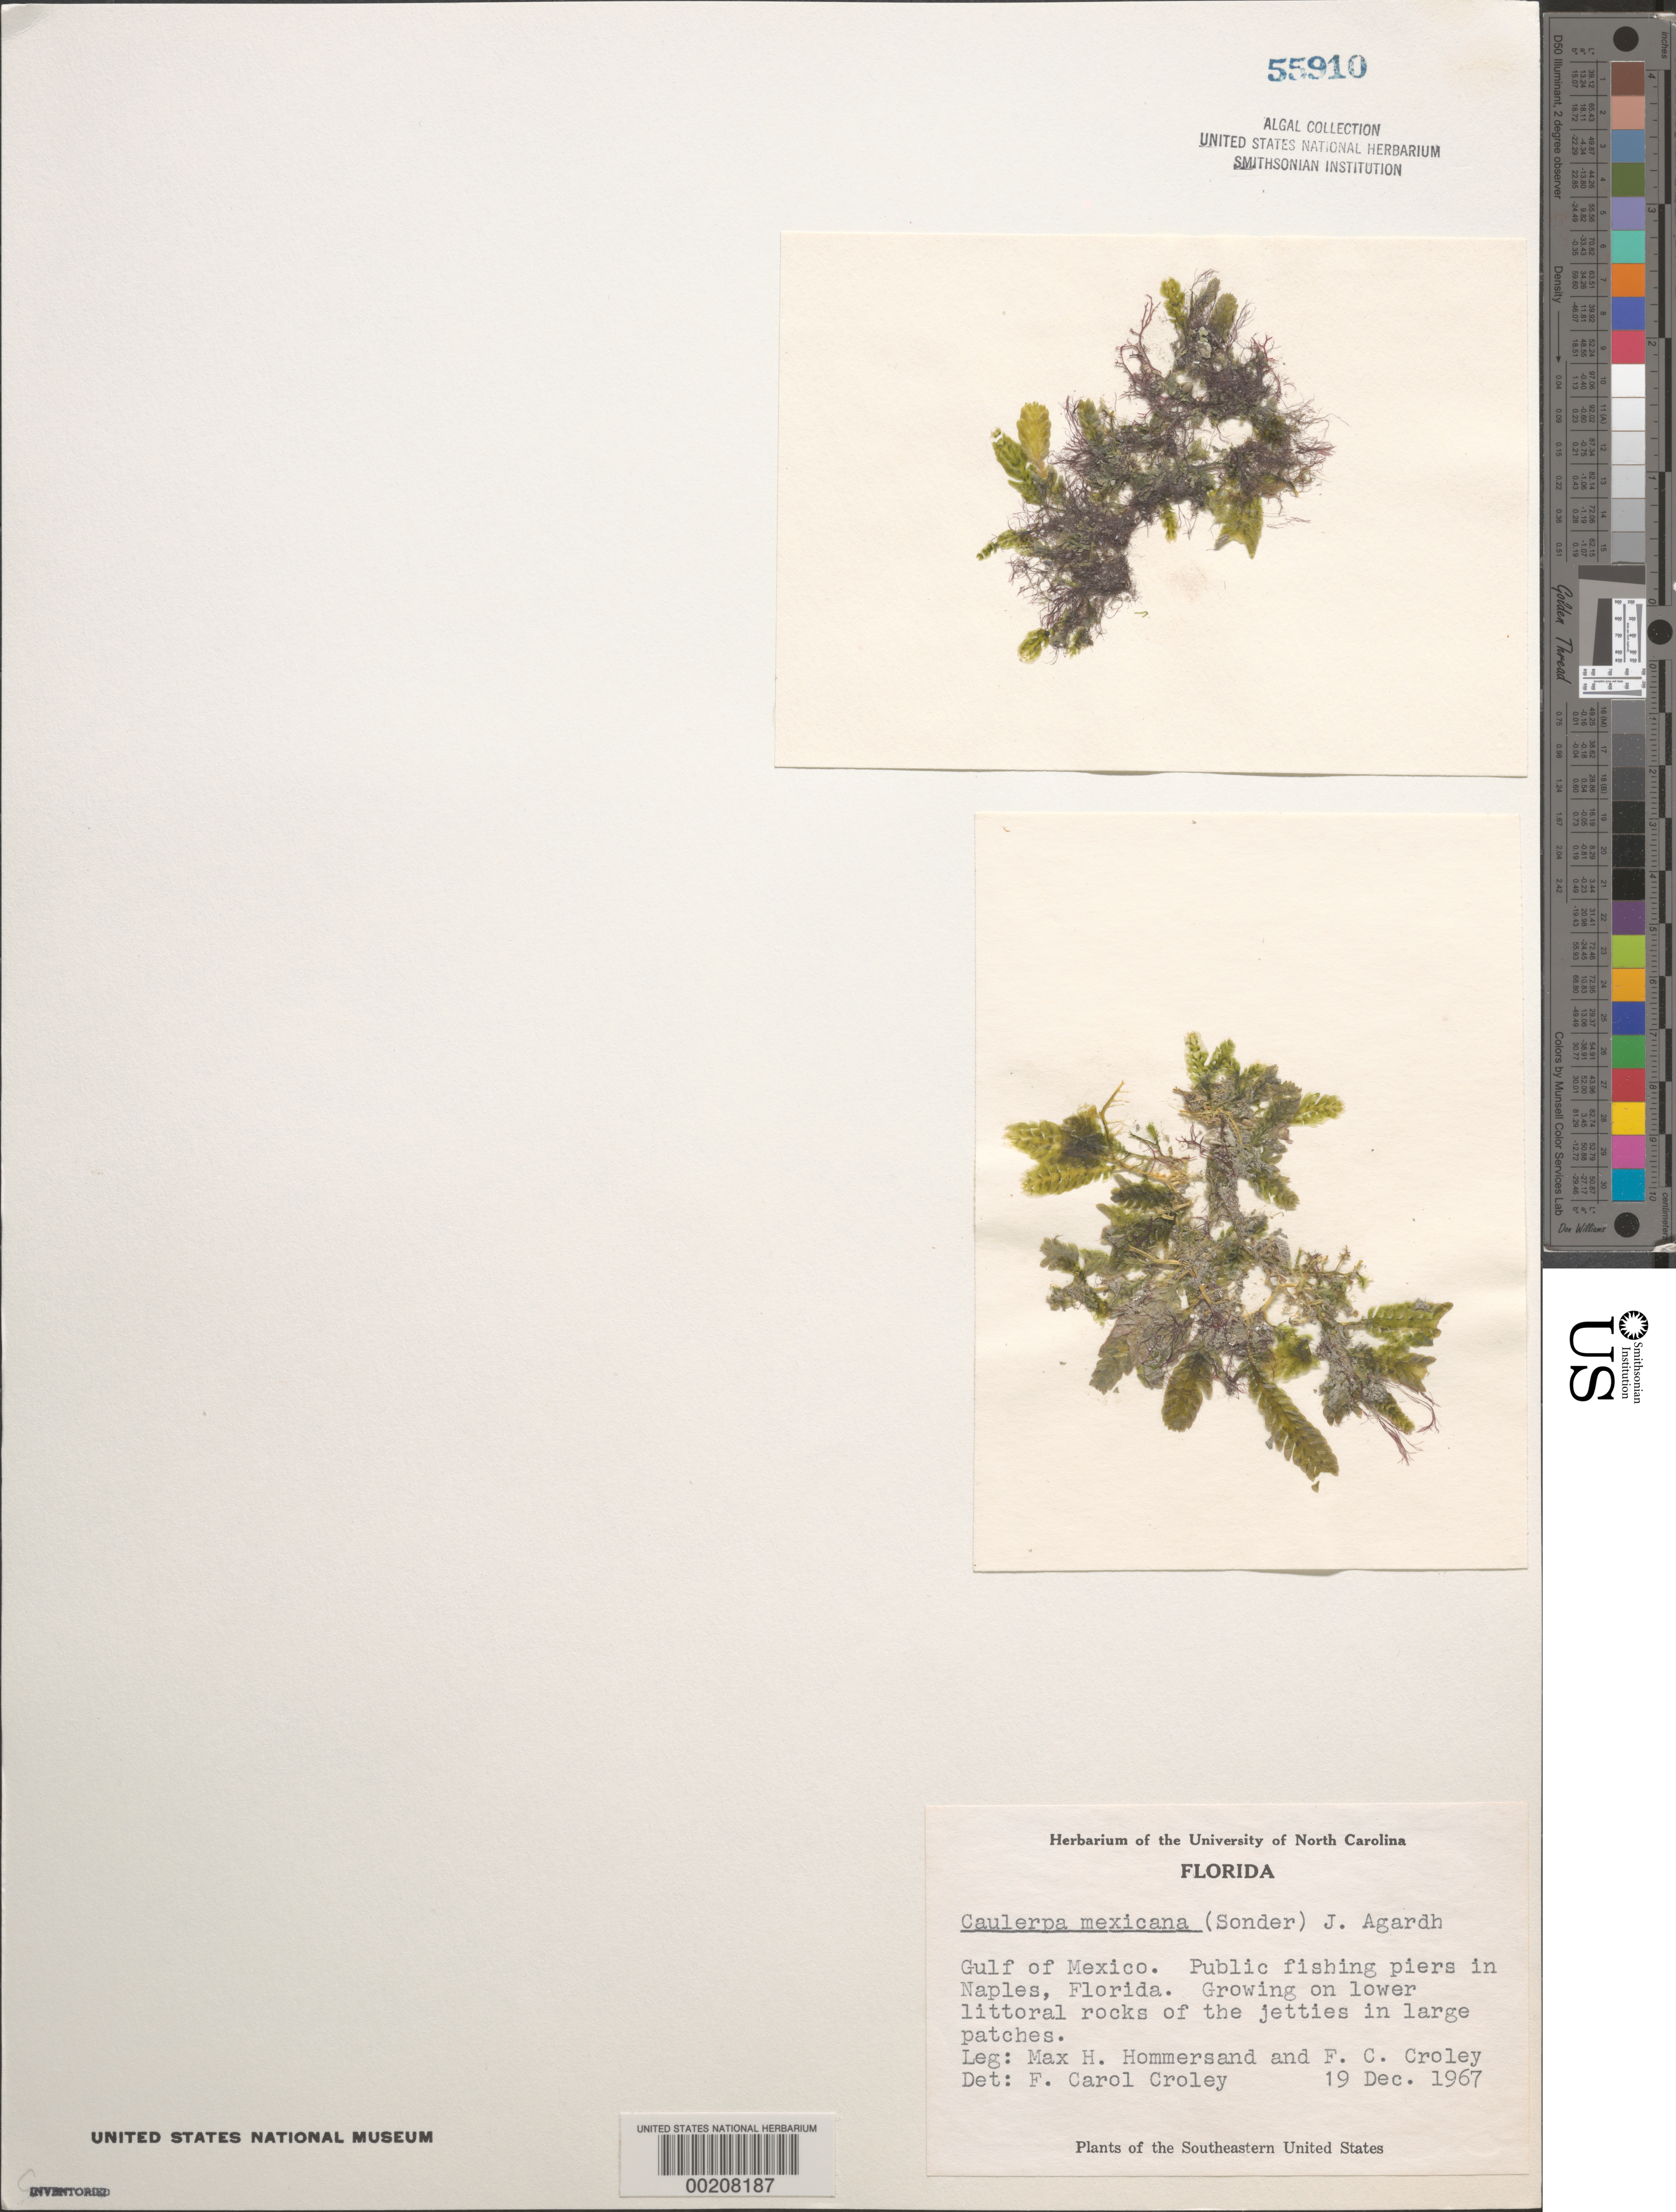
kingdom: Plantae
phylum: Chlorophyta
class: Ulvophyceae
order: Bryopsidales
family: Caulerpaceae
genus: Caulerpa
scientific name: Caulerpa mexicana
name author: Sond. ex Kütz.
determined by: Croley, F. C.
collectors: M. H. Hommersand & F. C. Croley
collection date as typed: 19 Dec 1967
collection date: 1967-12-19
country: United States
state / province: Florida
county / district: Collier County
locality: Naples, Gulf of Mexico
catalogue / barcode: US 55910